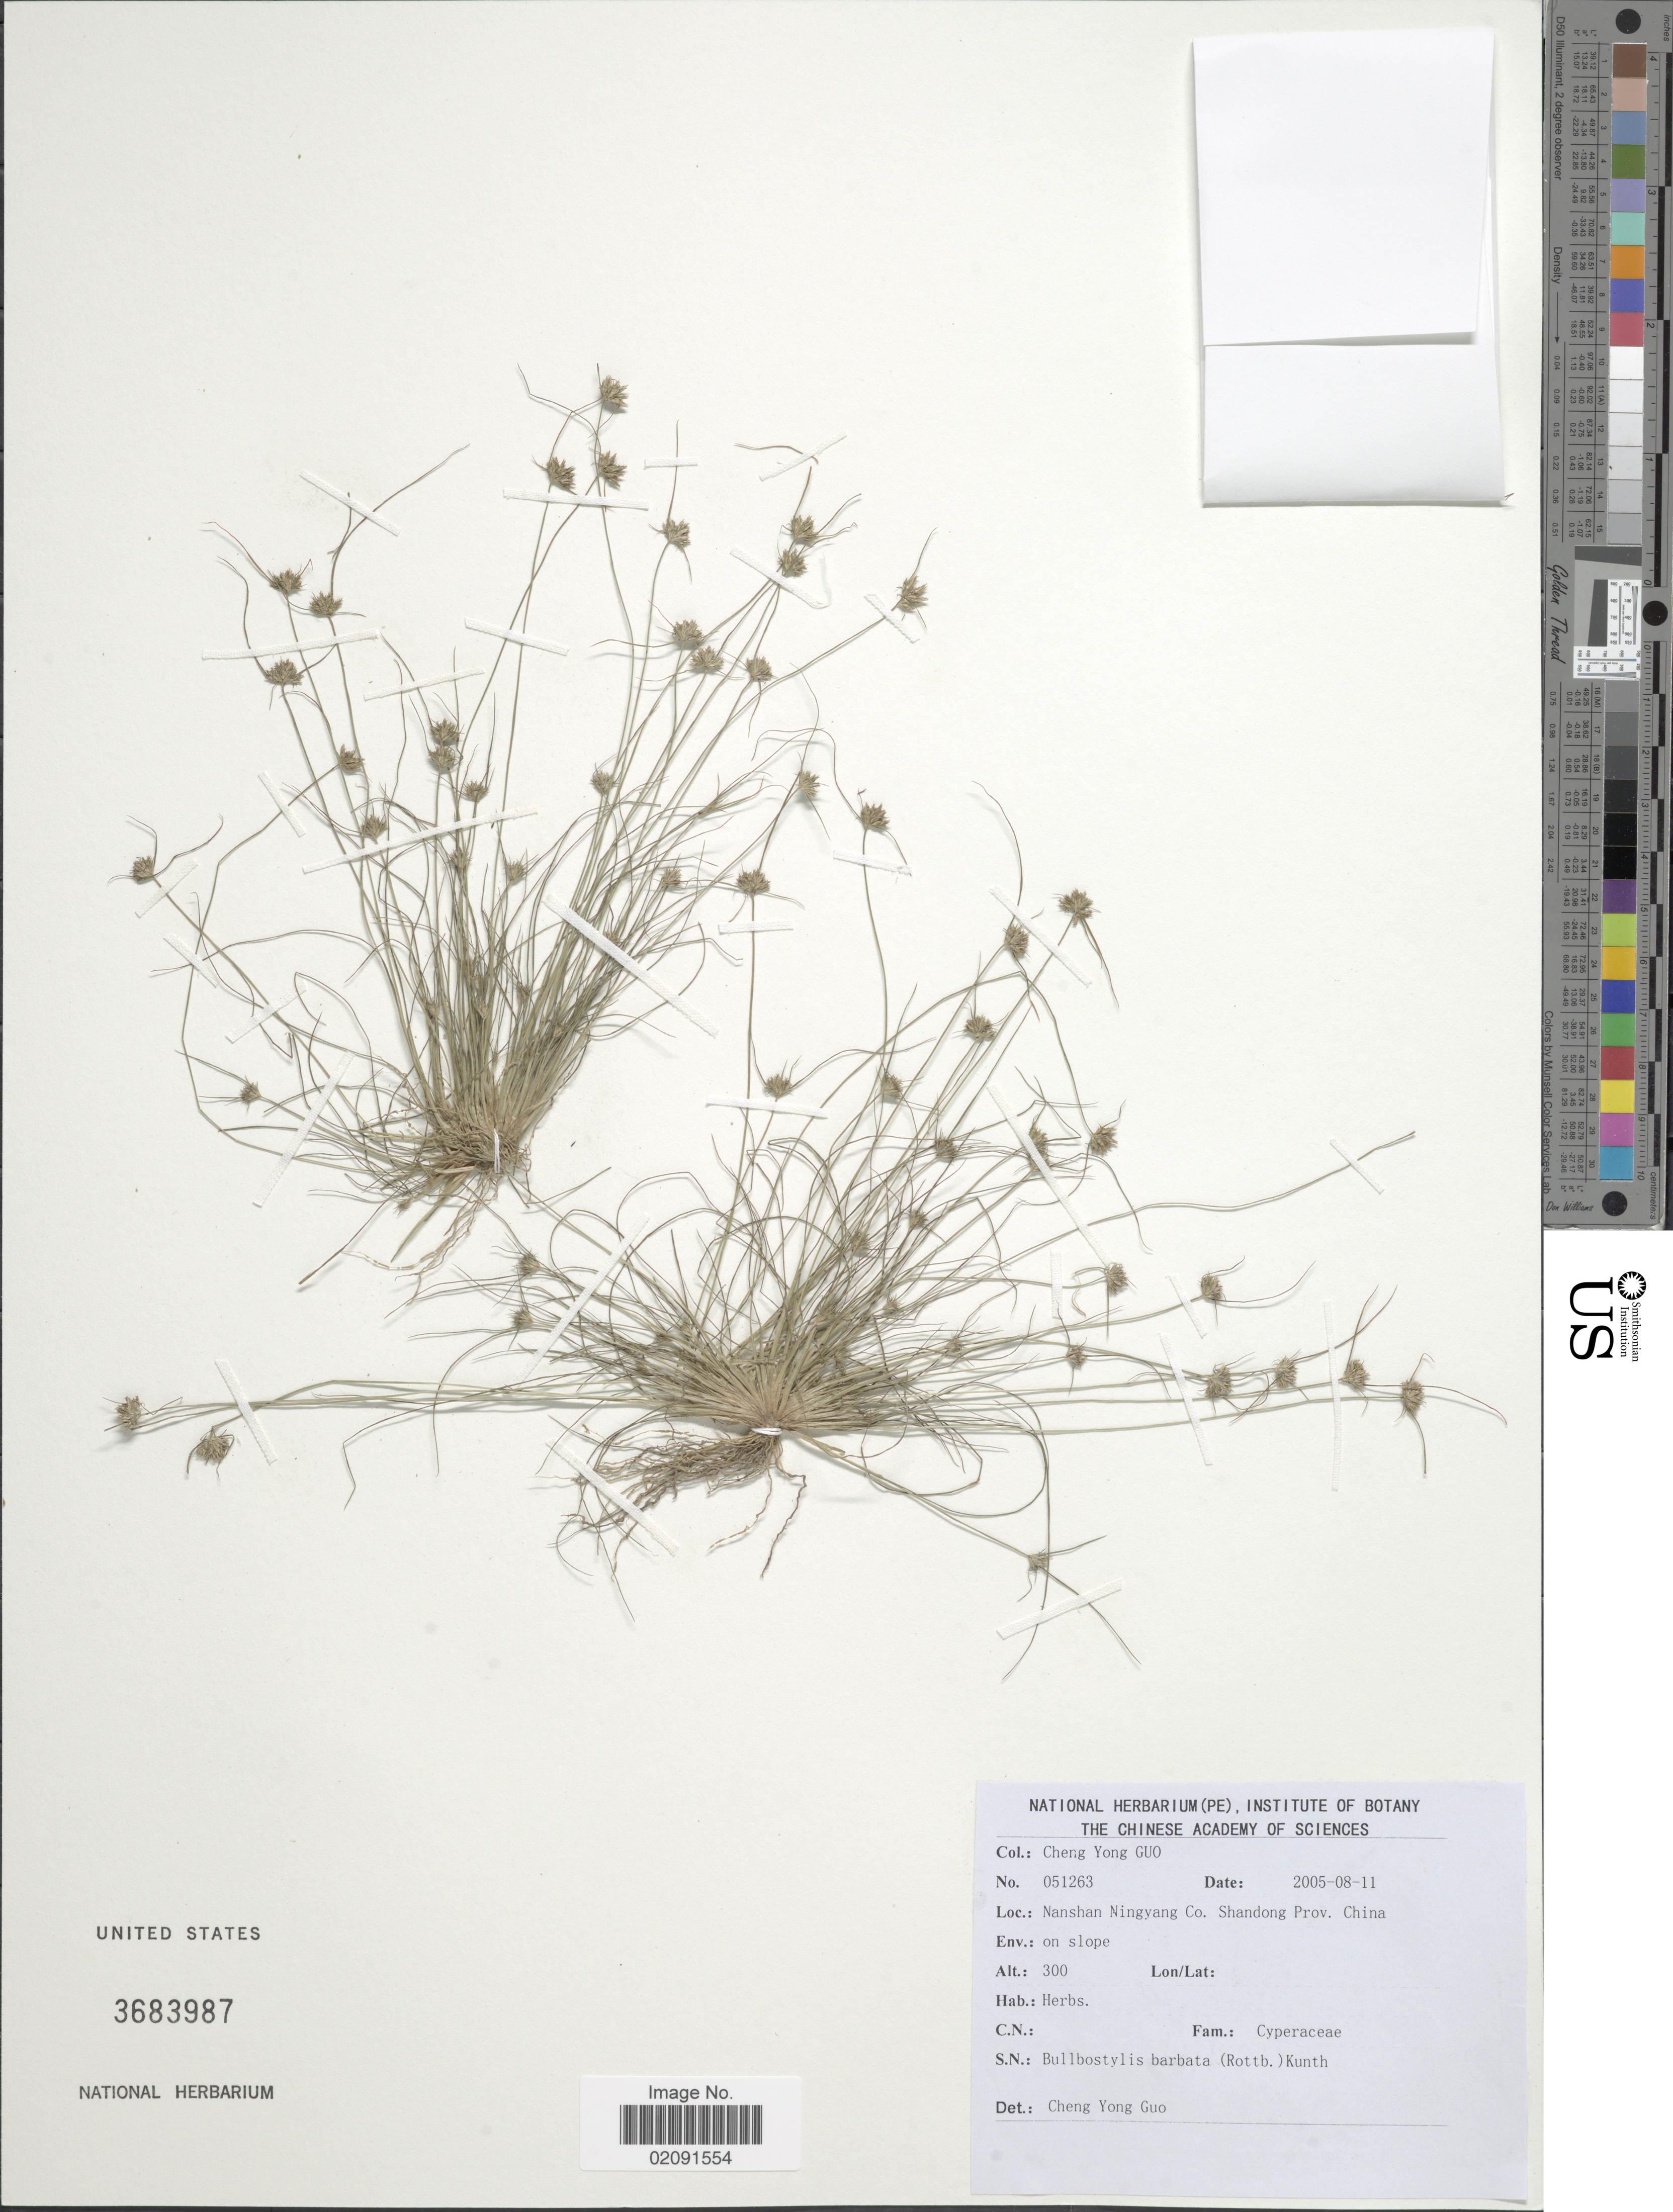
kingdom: Plantae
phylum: Tracheophyta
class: Liliopsida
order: Poales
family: Cyperaceae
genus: Bulbostylis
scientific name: Bulbostylis barbata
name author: (Rottb.) C.B. Clarke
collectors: Guo cheng-yong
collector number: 051263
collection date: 2005-08-11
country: China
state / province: Shandong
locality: Nanshan Ningyang Co., on slope.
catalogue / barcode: US 3683987